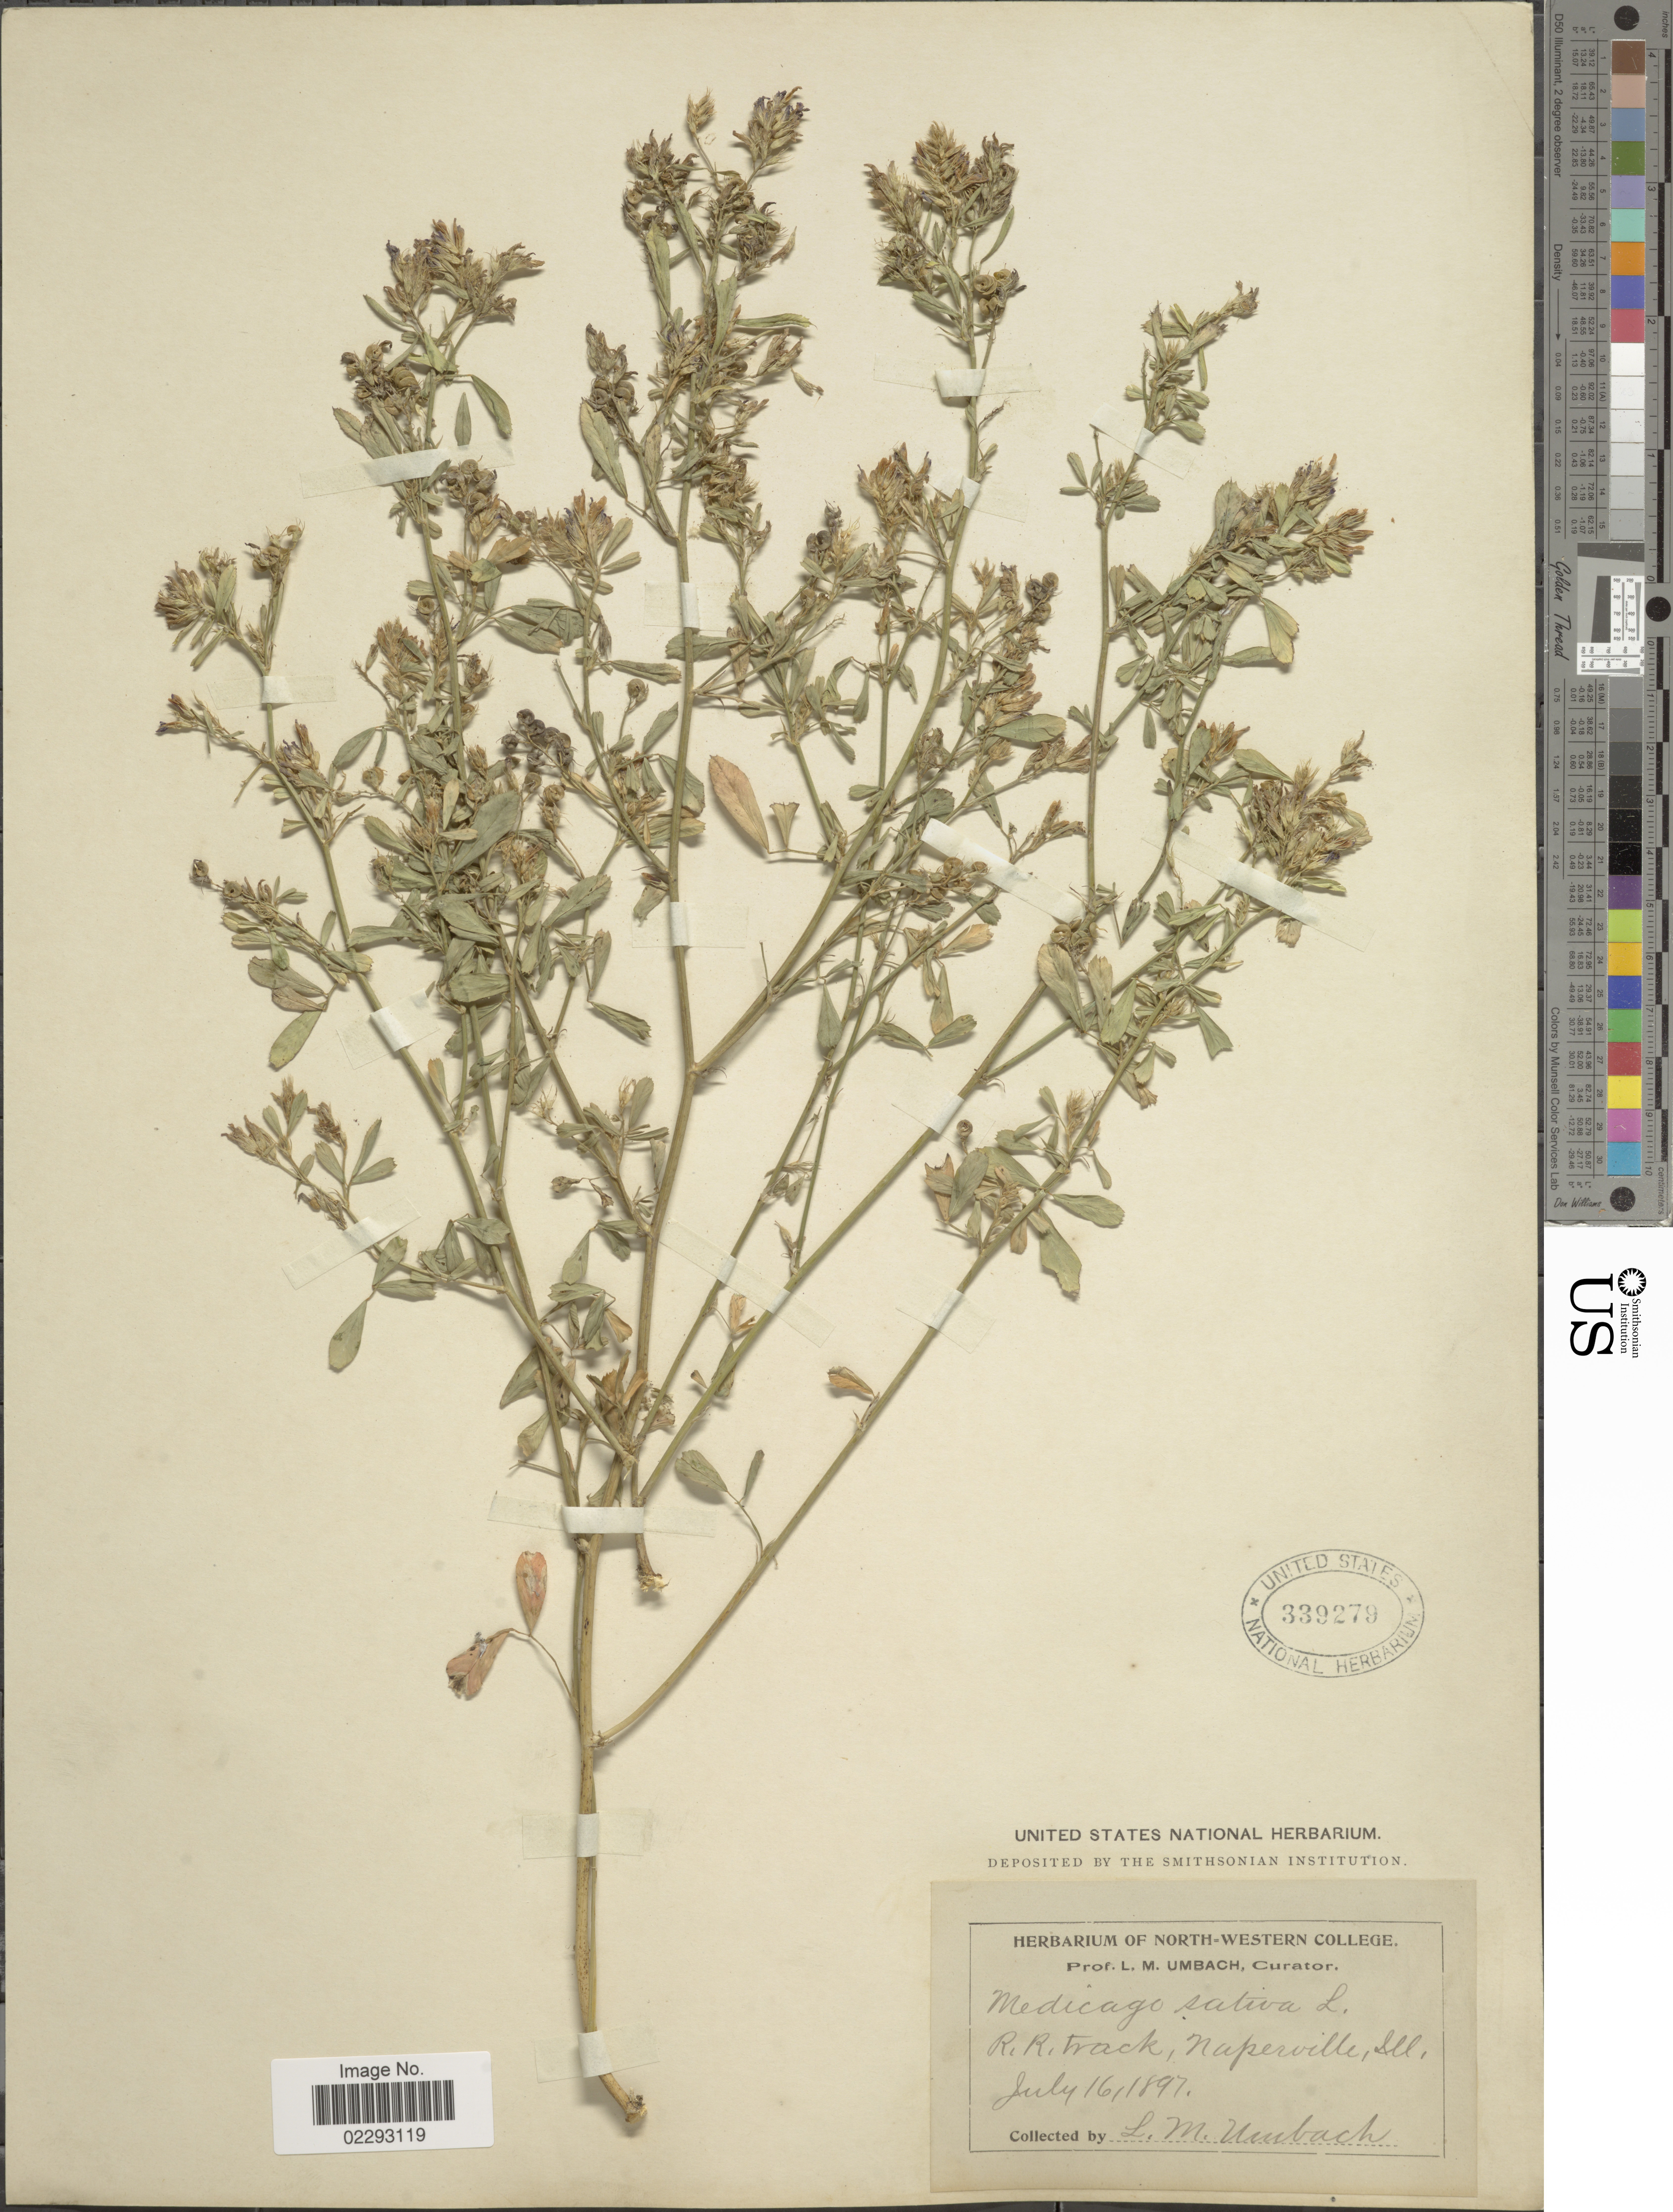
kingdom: Plantae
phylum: Tracheophyta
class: Magnoliopsida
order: Fabales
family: Fabaceae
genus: Medicago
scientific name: Medicago sativa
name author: L.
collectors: L. M. Umbach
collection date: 1897-07-16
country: United States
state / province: Illinois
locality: R.R. track, Naperville, Ill.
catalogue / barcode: US 339279